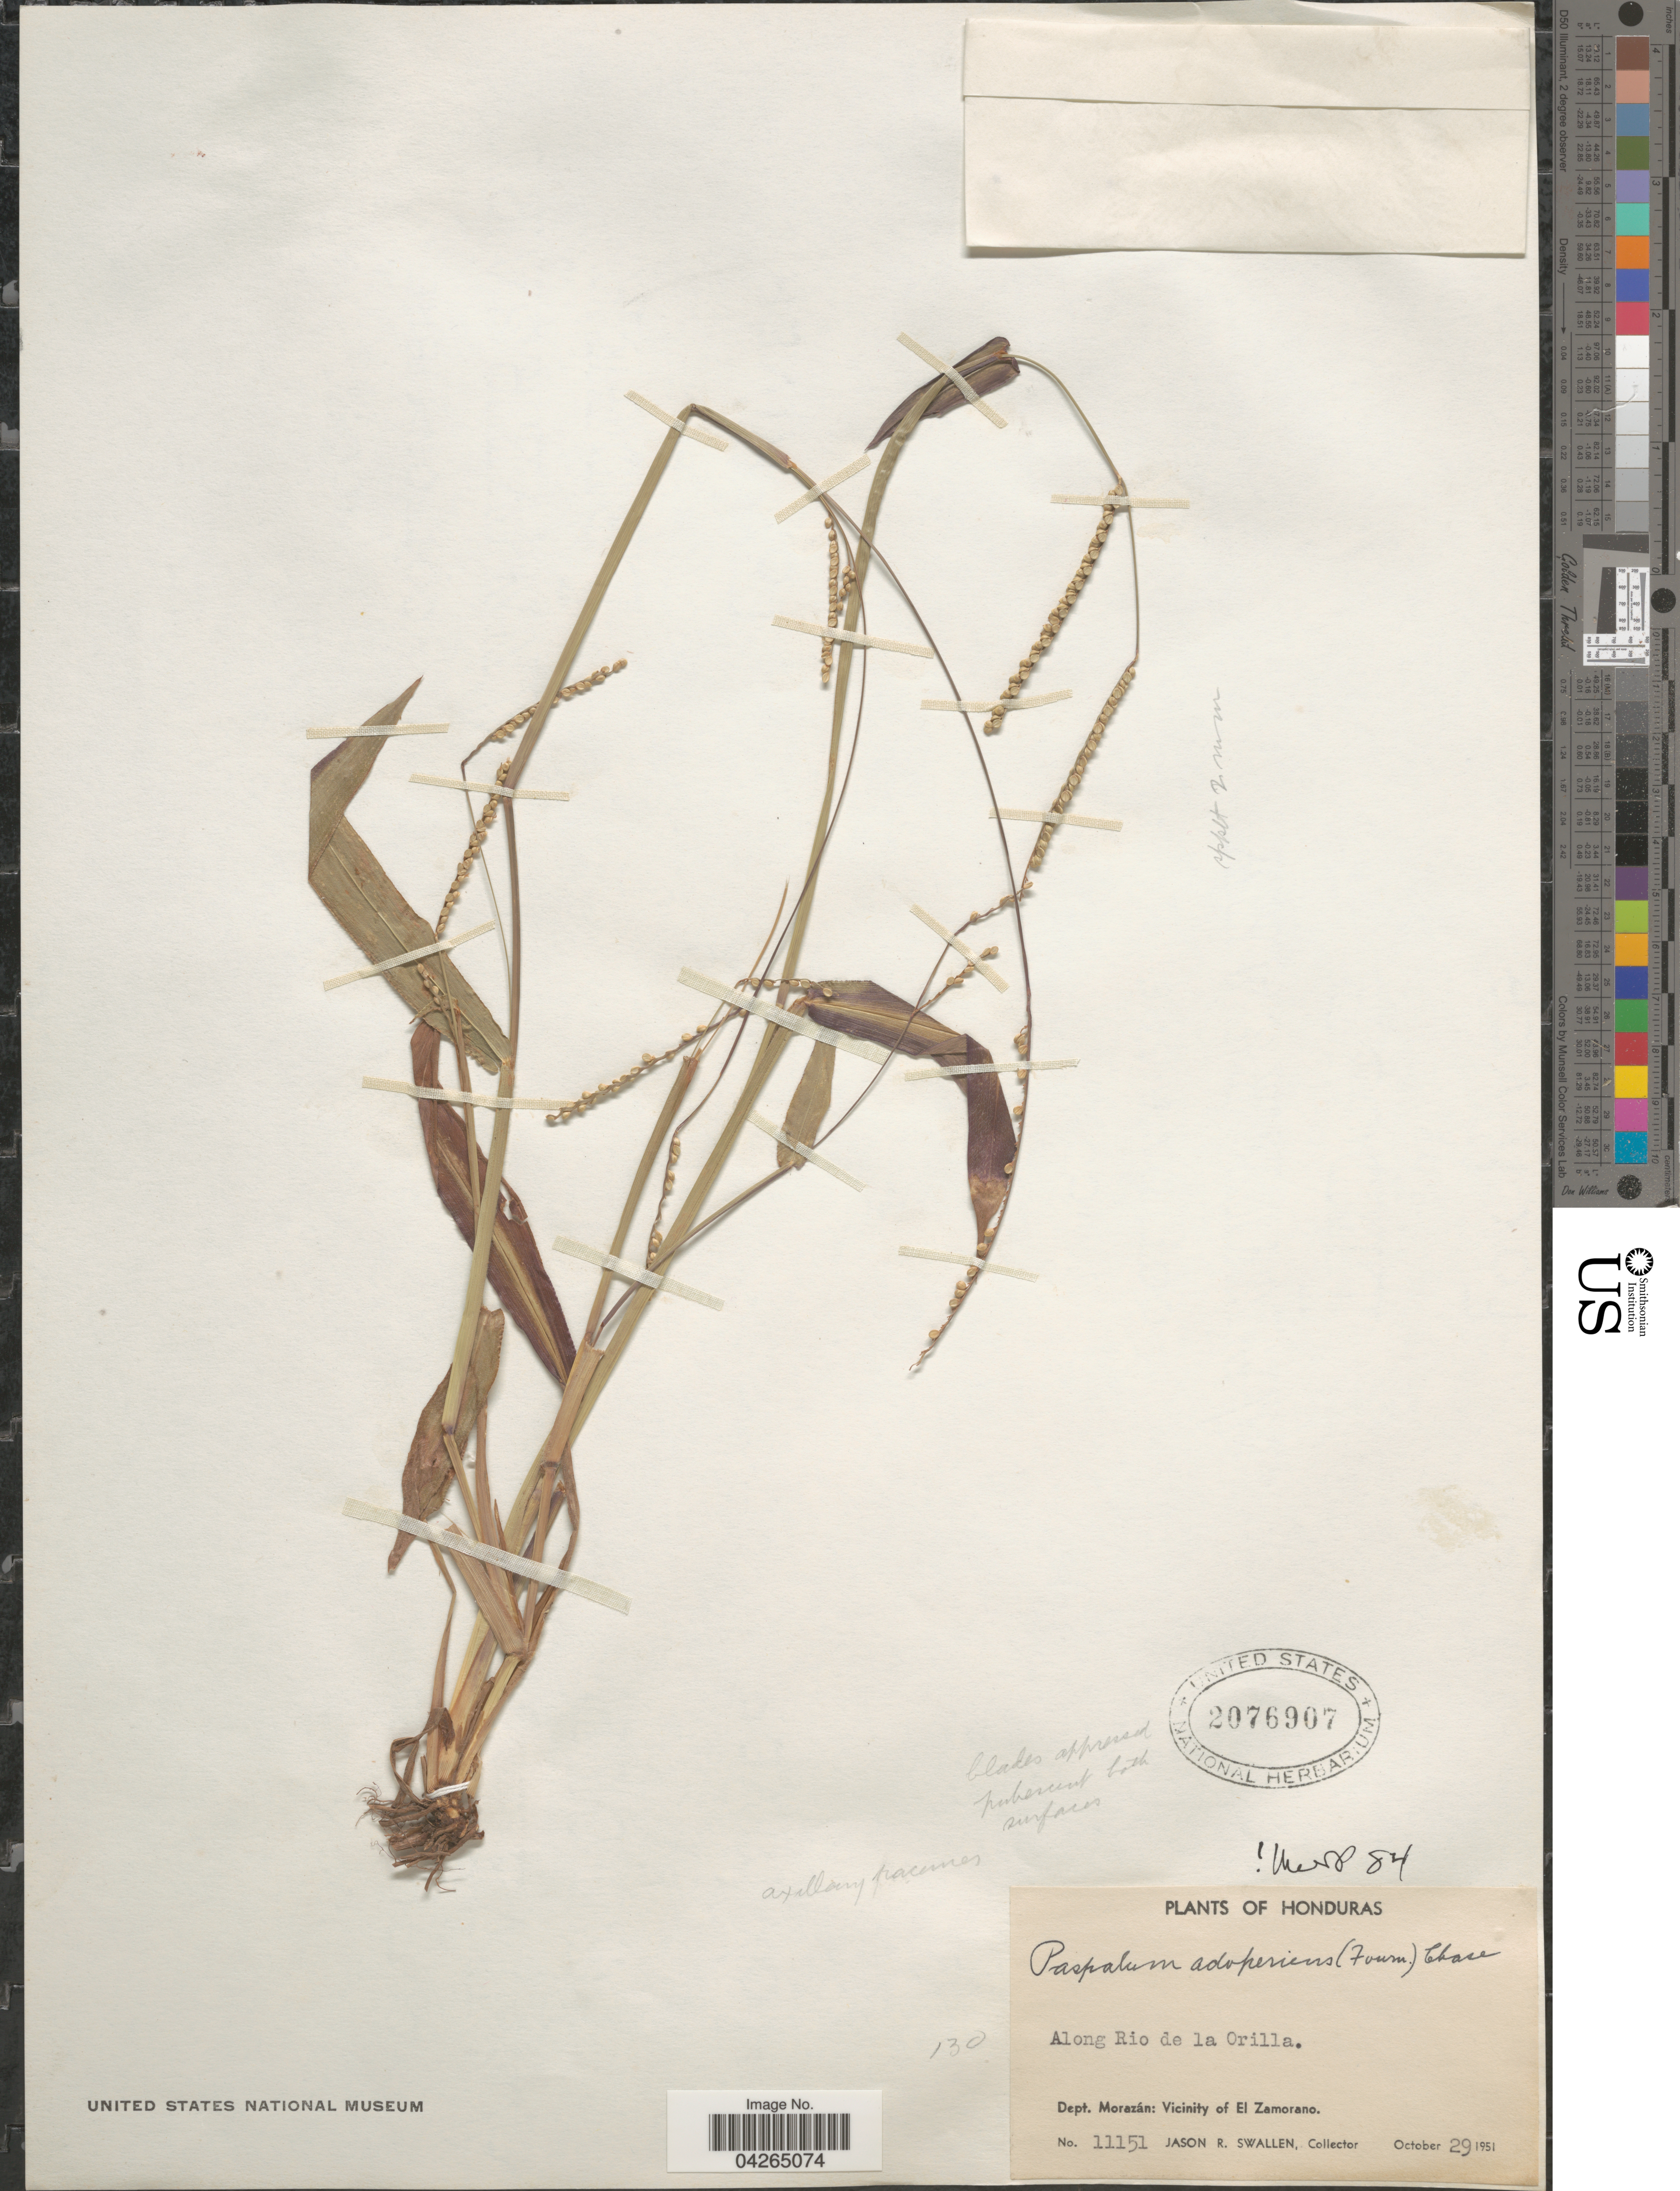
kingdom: Plantae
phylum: Tracheophyta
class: Liliopsida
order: Poales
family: Poaceae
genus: Paspalum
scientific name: Paspalum adoperiens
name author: (E. Fourn.) Chase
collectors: J. R. Swallen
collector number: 11151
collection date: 1951-10-29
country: Honduras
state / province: Fco. Morazán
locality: Along Rio de la Orilla. Dept. Morazán: Vicinity of El Zamorano.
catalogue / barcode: US 2076907